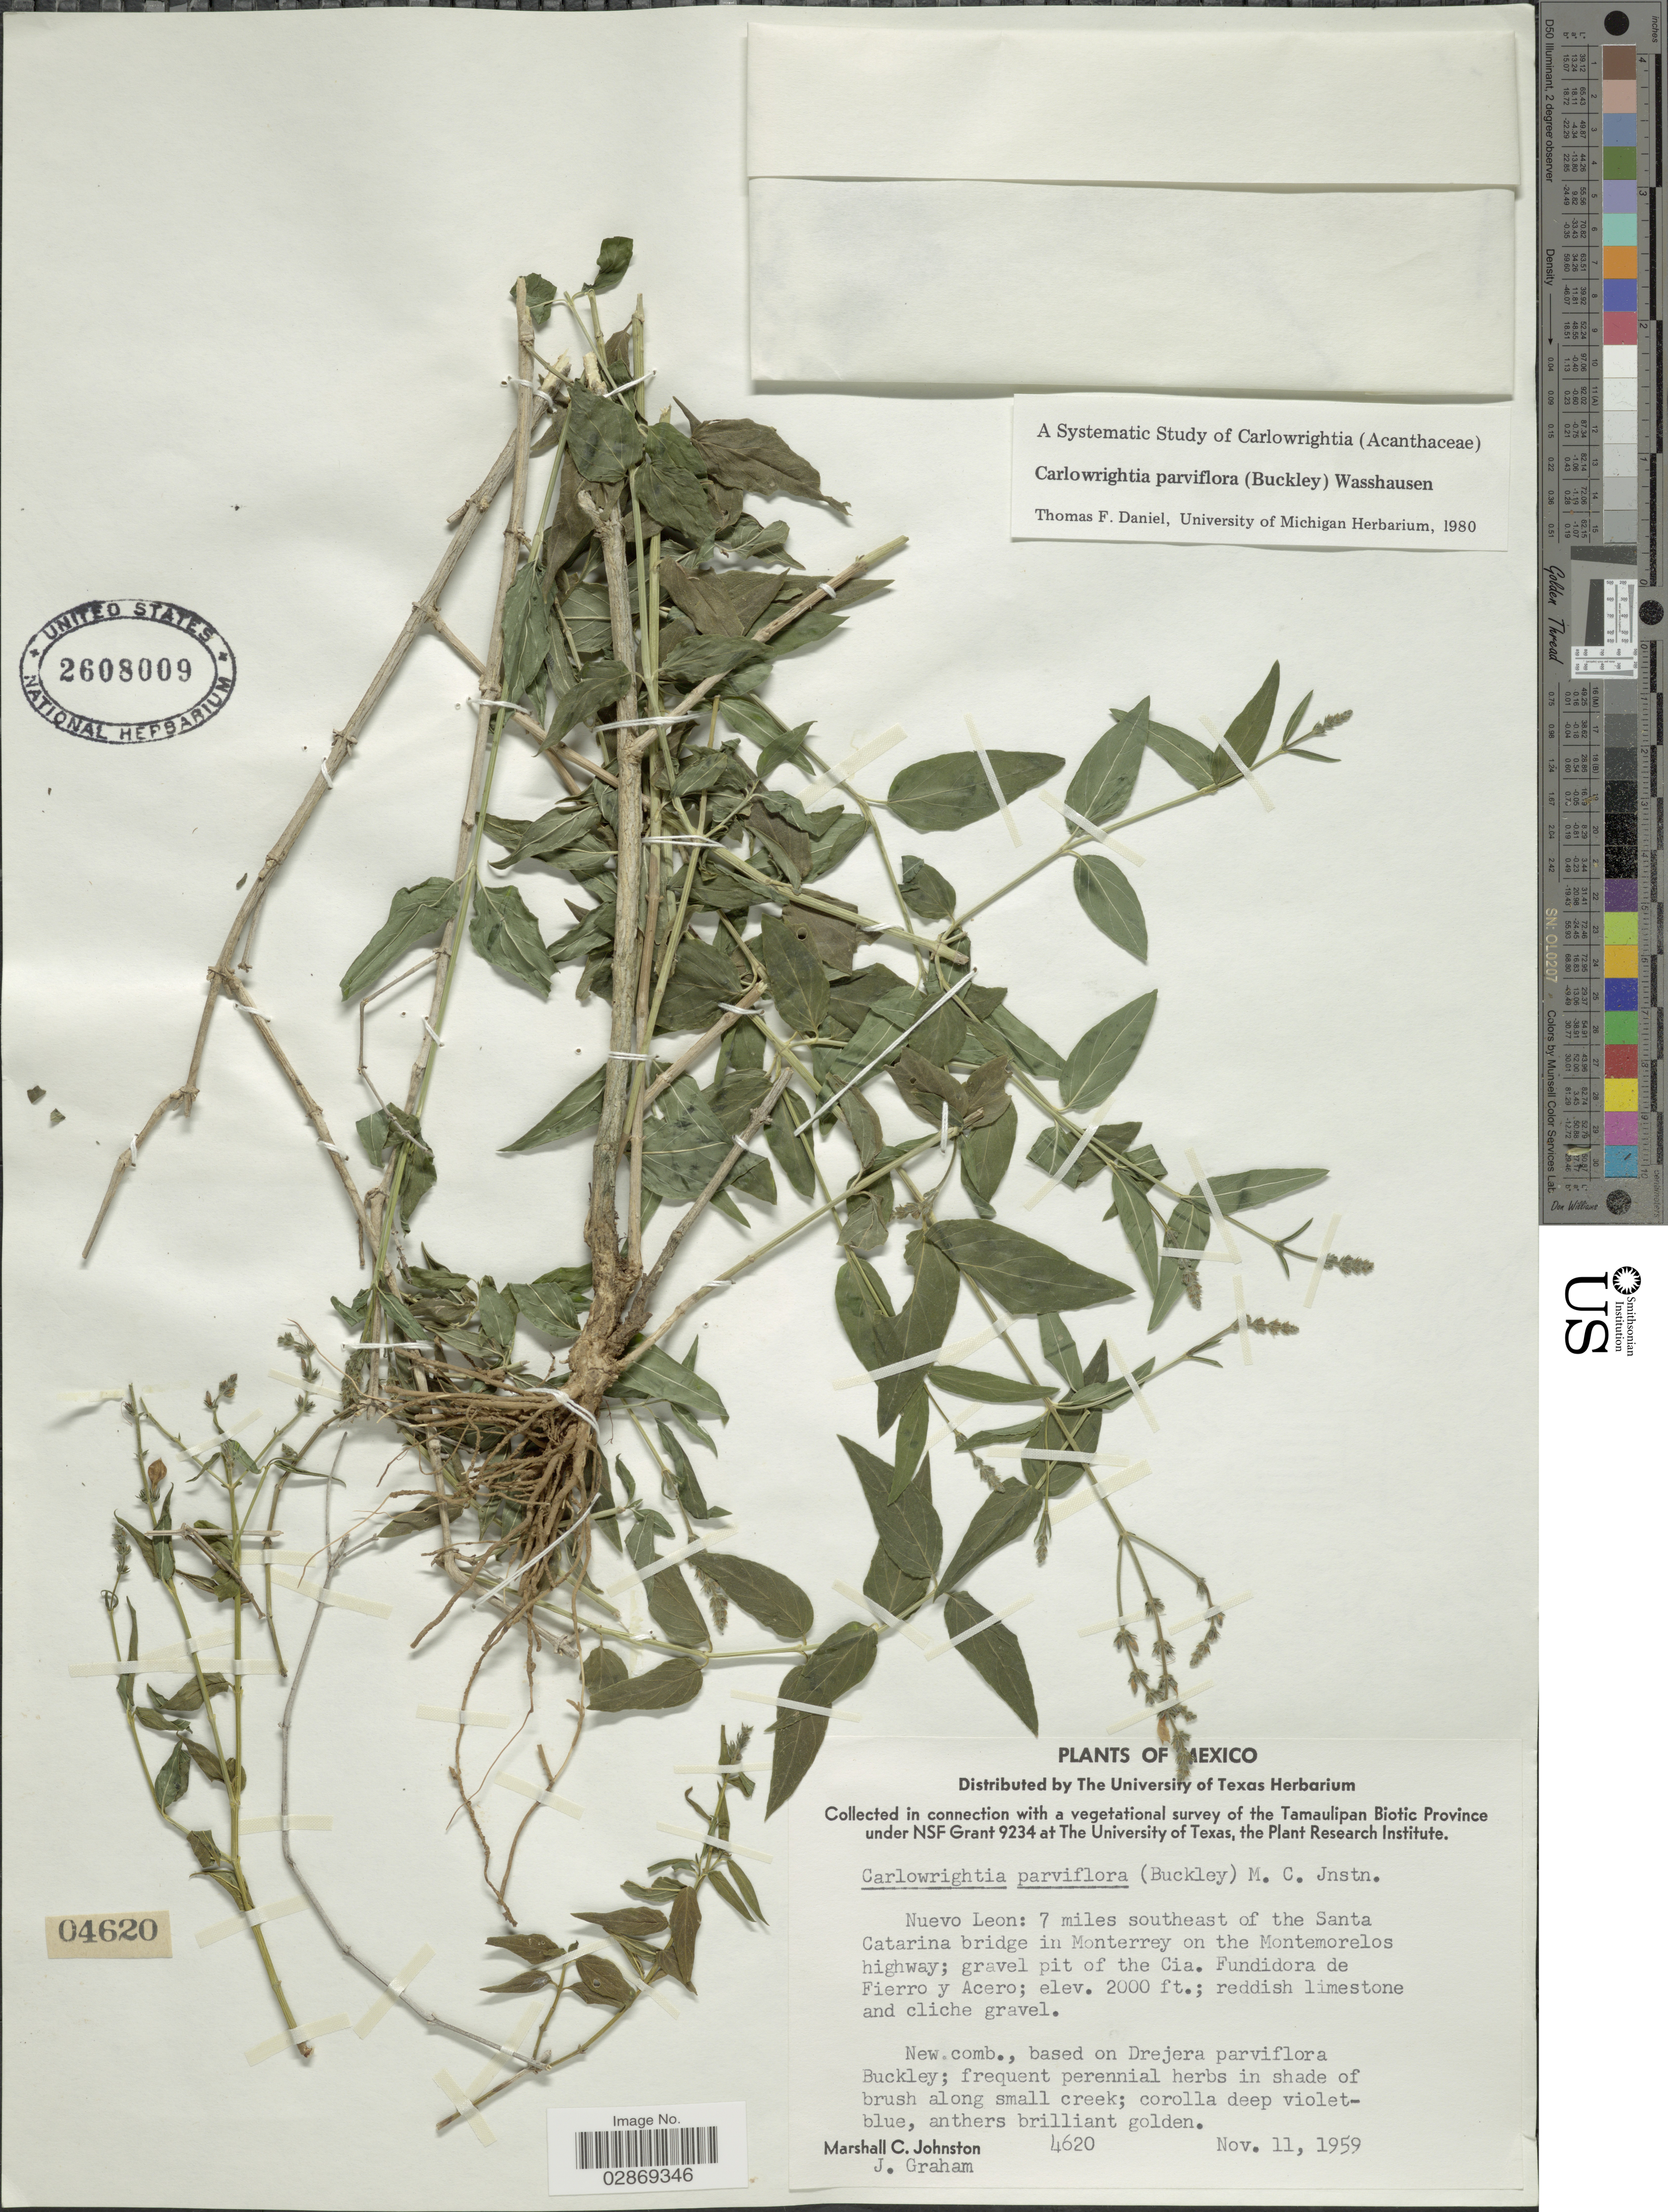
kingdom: Plantae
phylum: Tracheophyta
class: Magnoliopsida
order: Lamiales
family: Acanthaceae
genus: Carlowrightia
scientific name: Carlowrightia parviflora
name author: (Buckley) Wassh.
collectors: M. Johnston & J. Graham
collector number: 4620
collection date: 1959-11-11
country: Mexico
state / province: Nuevo León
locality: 7 miles southeast of The Santa Catarina bridge in Monterrey on the Montemorelos highway; gravel pit of the Cia. Fundidora de Fierro y Acero.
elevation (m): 610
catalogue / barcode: US 2608009